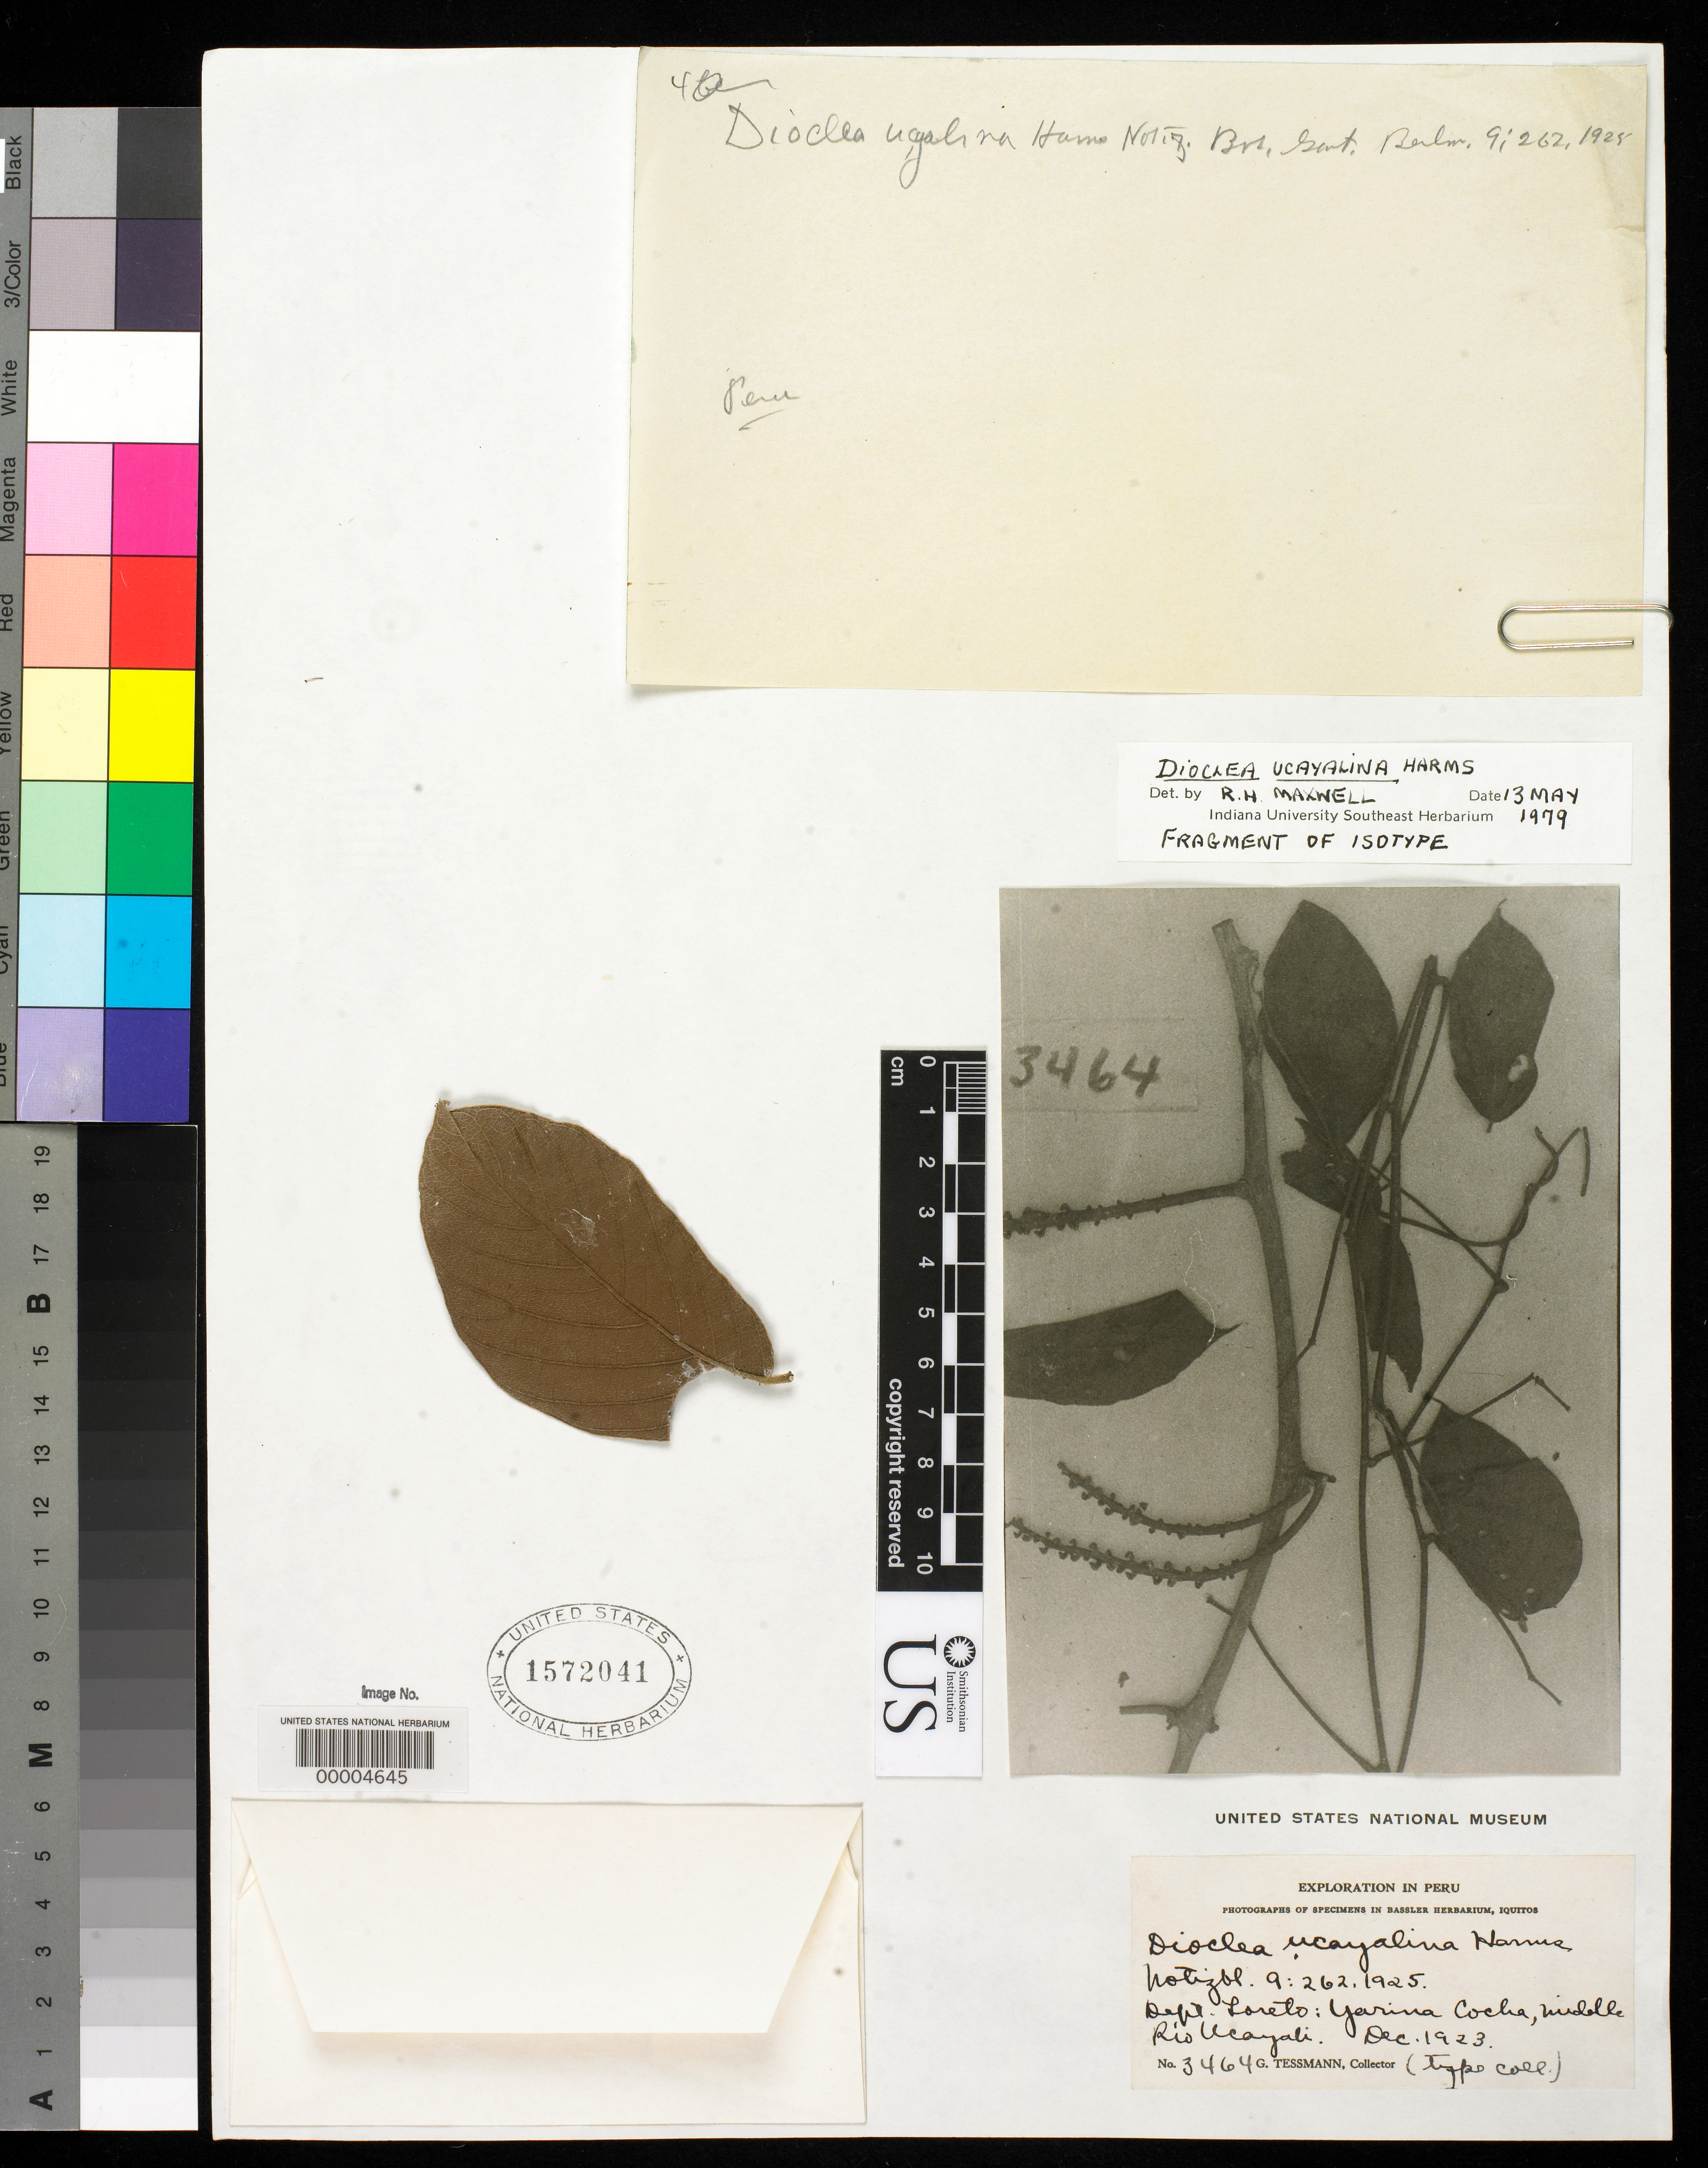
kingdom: Plantae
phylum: Tracheophyta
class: Magnoliopsida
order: Fabales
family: Fabaceae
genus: Dioclea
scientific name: Dioclea ucayalina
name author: Harms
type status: Isotype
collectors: G. Tessmann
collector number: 3464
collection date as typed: Dec 1923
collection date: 1923-12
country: Peru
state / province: Loreto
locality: Yarina Cocha, middle Rio Ucayali.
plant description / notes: Photograph and fragmentary material of type specimen ex herb. Hassler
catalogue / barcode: US 1572041